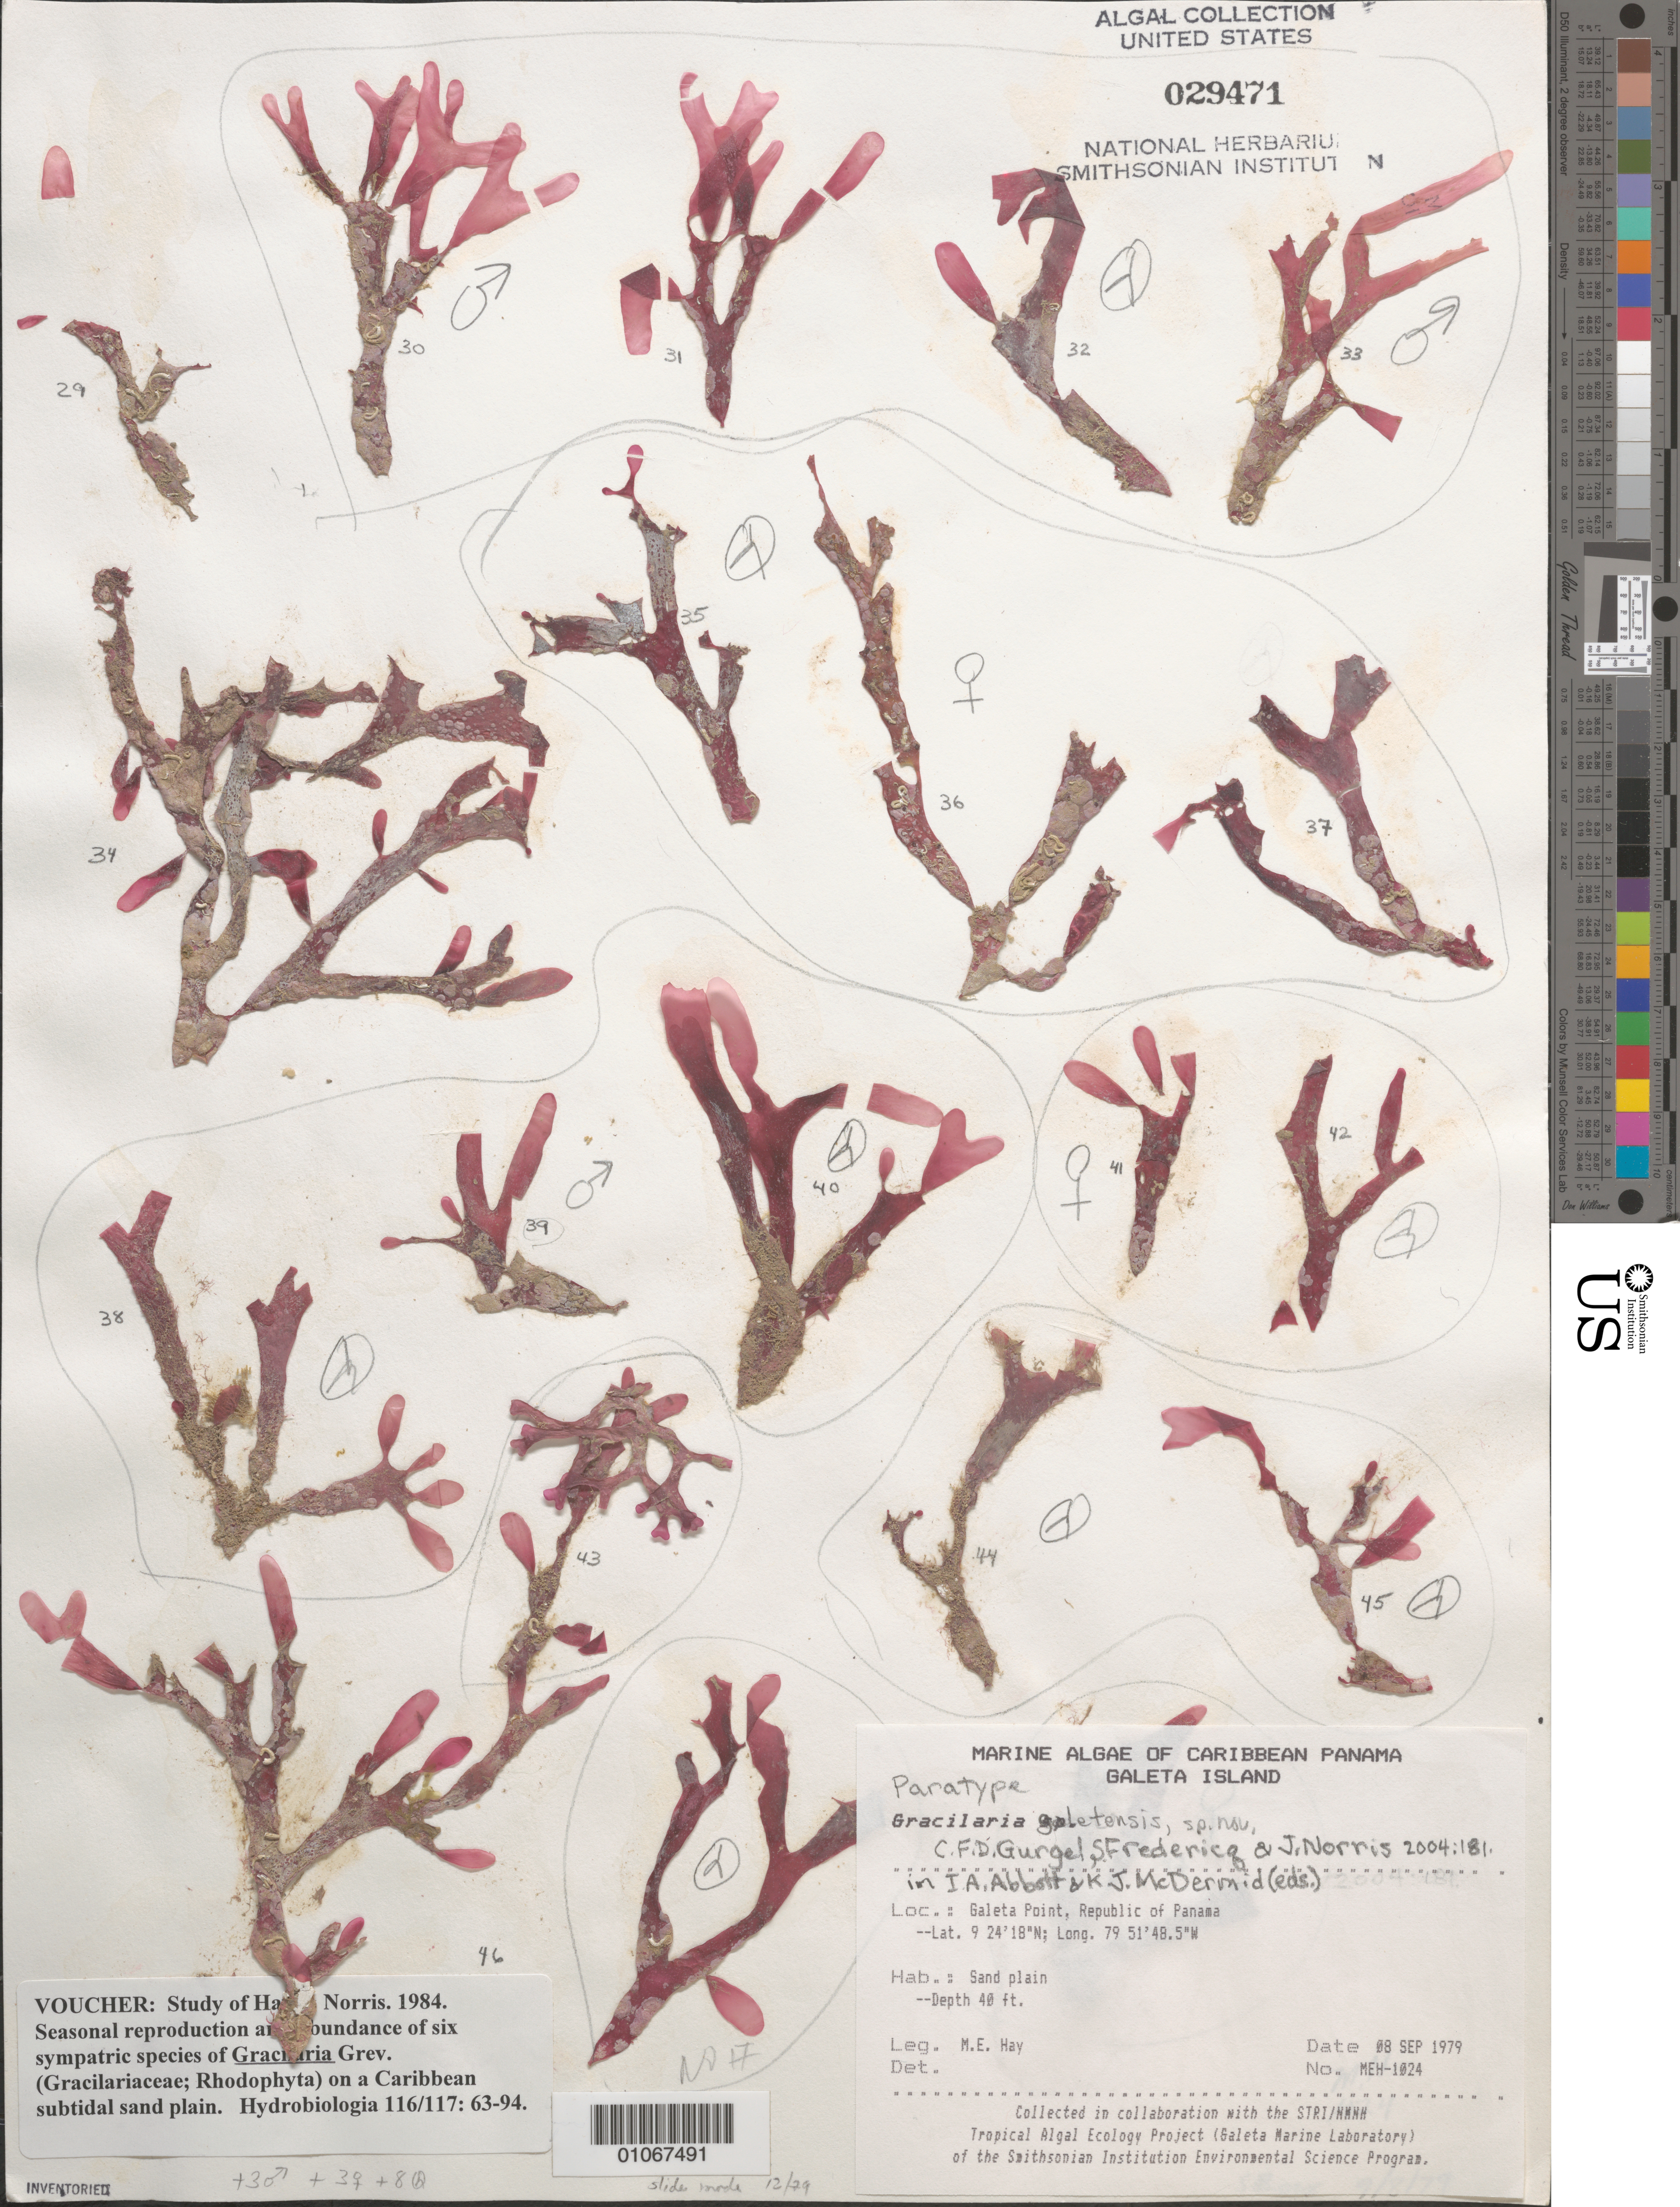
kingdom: Plantae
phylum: Rhodophyta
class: Florideophyceae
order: Gracilariales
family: Gracilariaceae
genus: Gracilaria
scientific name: Gracilaria galetensis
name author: Gurgel et al. in I.A. Abbott & McDermid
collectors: M. E. Hay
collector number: MEH-1024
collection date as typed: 08 Sep 1979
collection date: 1979-09-08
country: Panama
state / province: Colón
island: Galeta Island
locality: Galeta Point, off Galeta Reef platform (fronting STRI Galeta Marine Laboratory)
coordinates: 9 24'18"N, 79 51'48.5"W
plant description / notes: Paratype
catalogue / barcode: US 29471